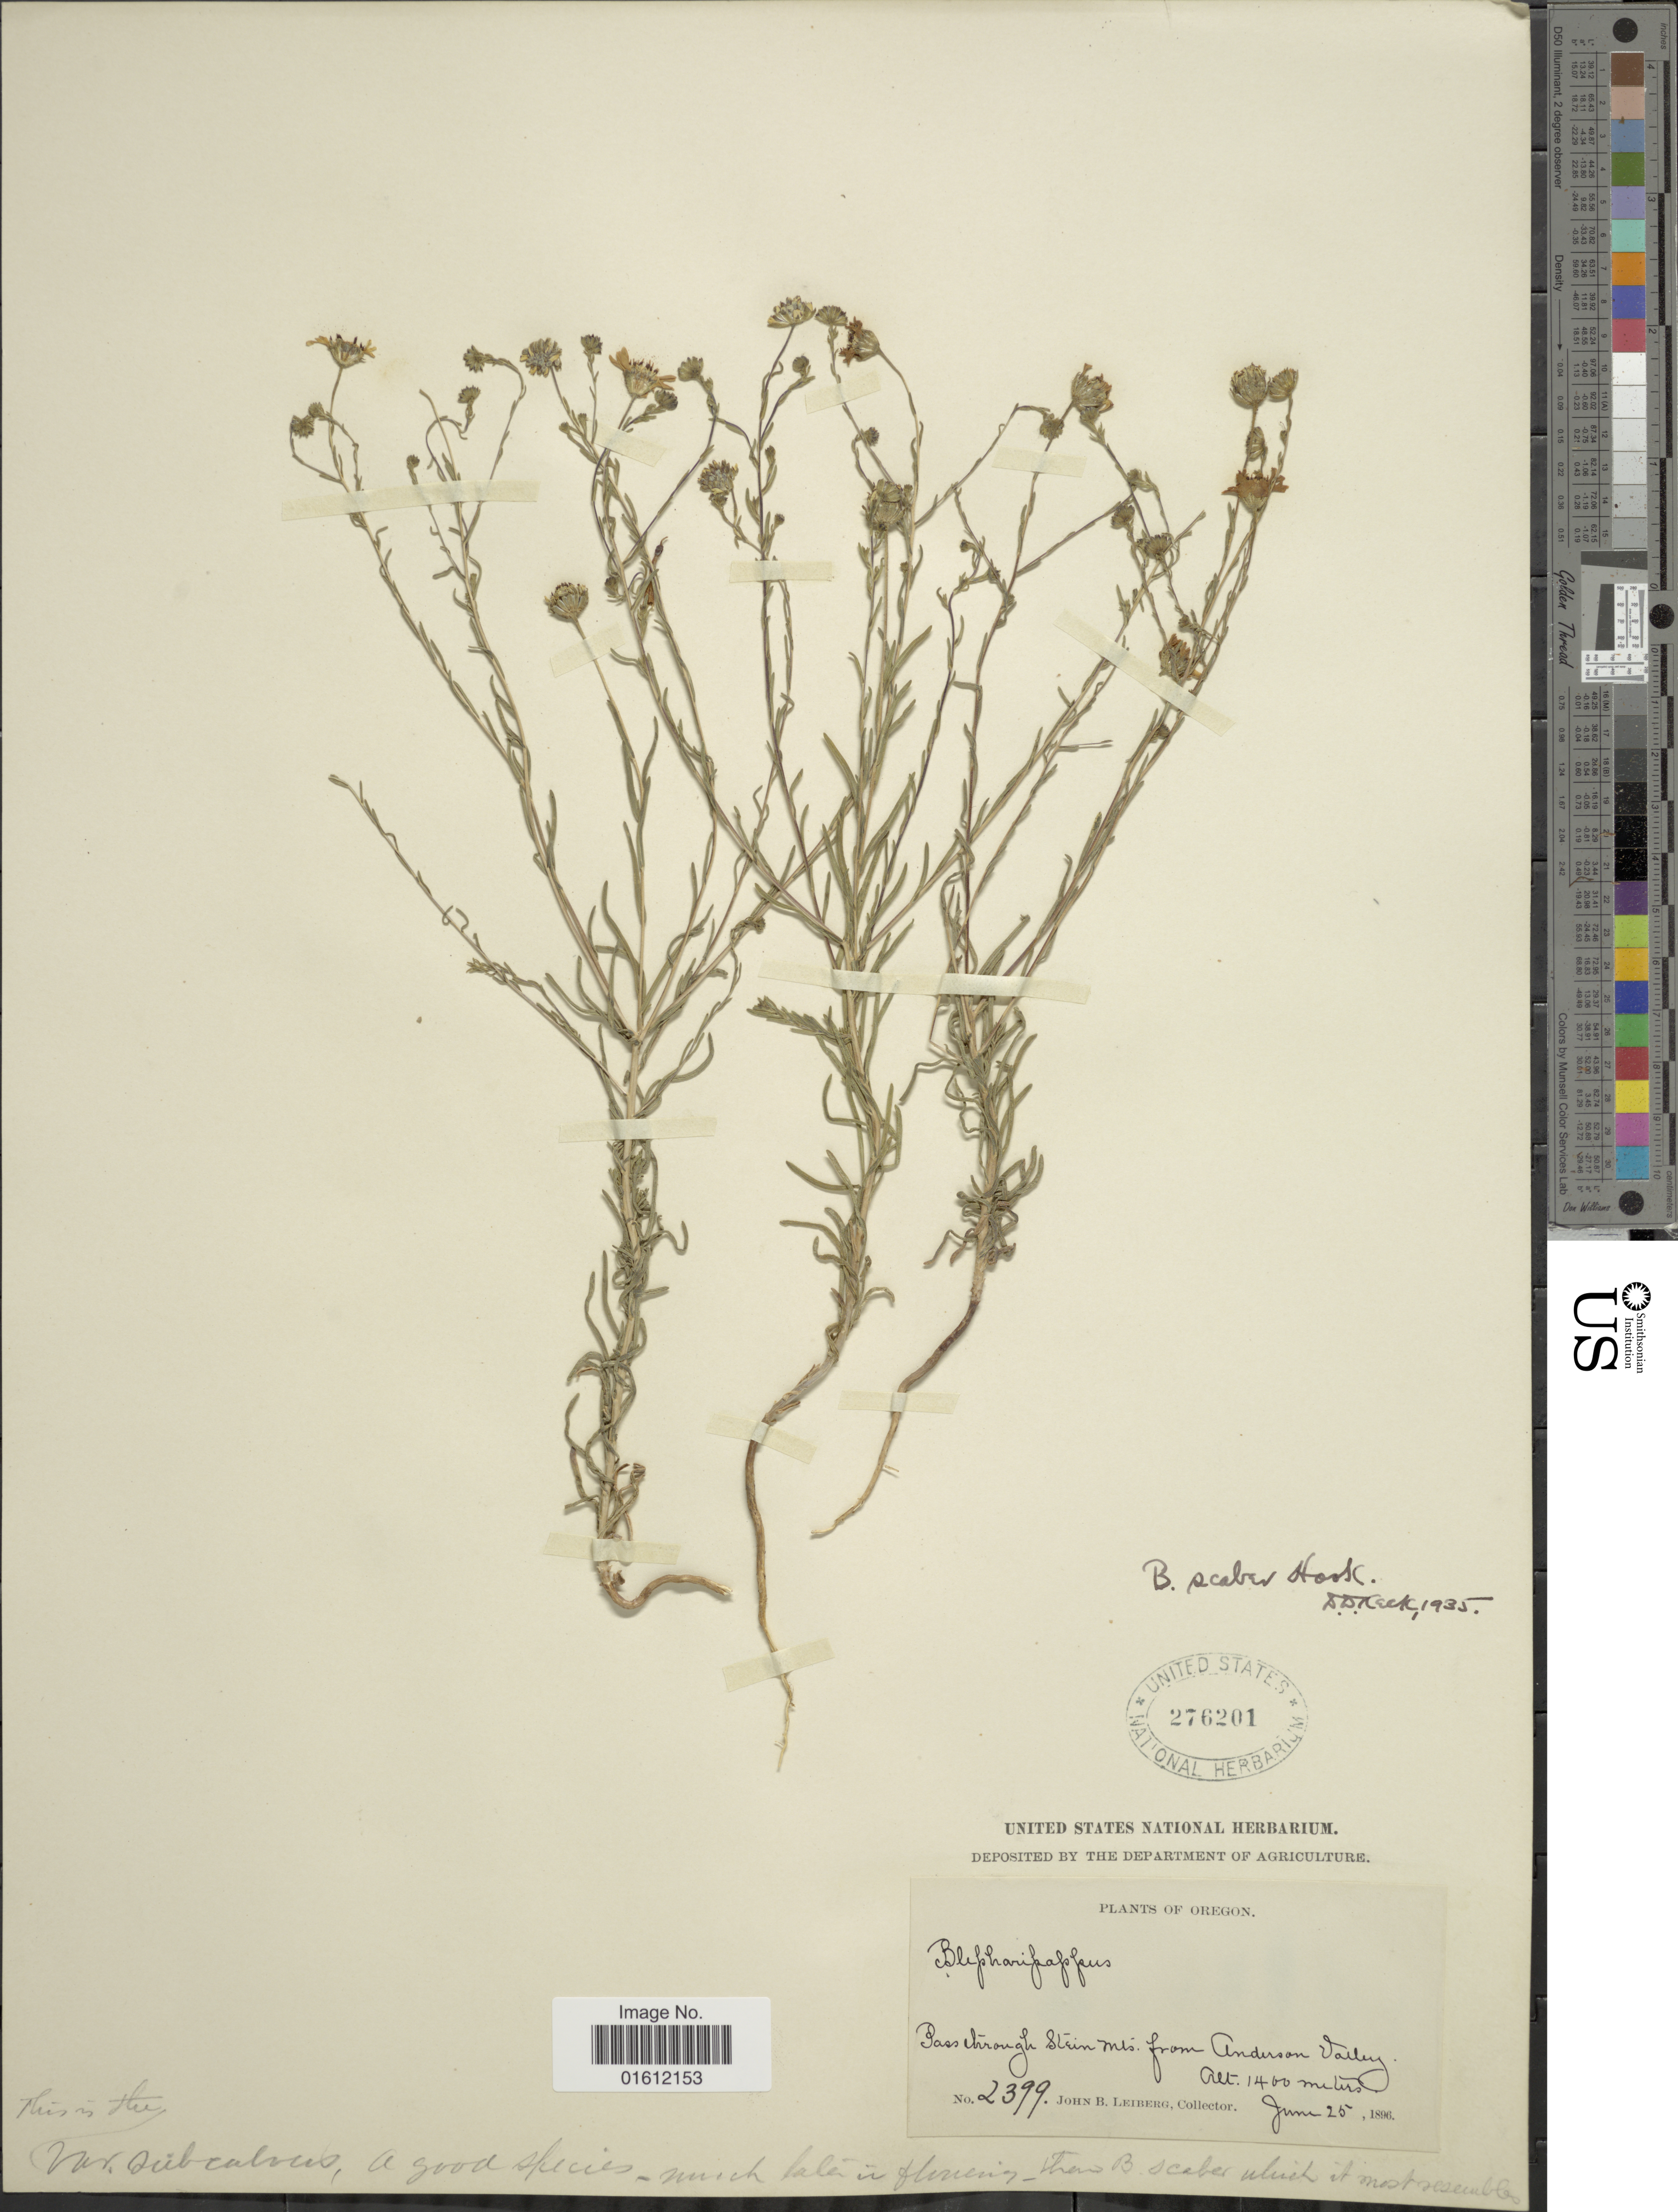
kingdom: Plantae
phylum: Tracheophyta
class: Magnoliopsida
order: Asterales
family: Asteraceae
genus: Blepharipappus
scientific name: Blepharipappus scaber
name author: Hook.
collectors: J. B. Leiberg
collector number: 2399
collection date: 1896-06-25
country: United States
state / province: Oregon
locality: Pass through Stein Mts from Anderson Valley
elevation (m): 1400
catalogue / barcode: US 27601